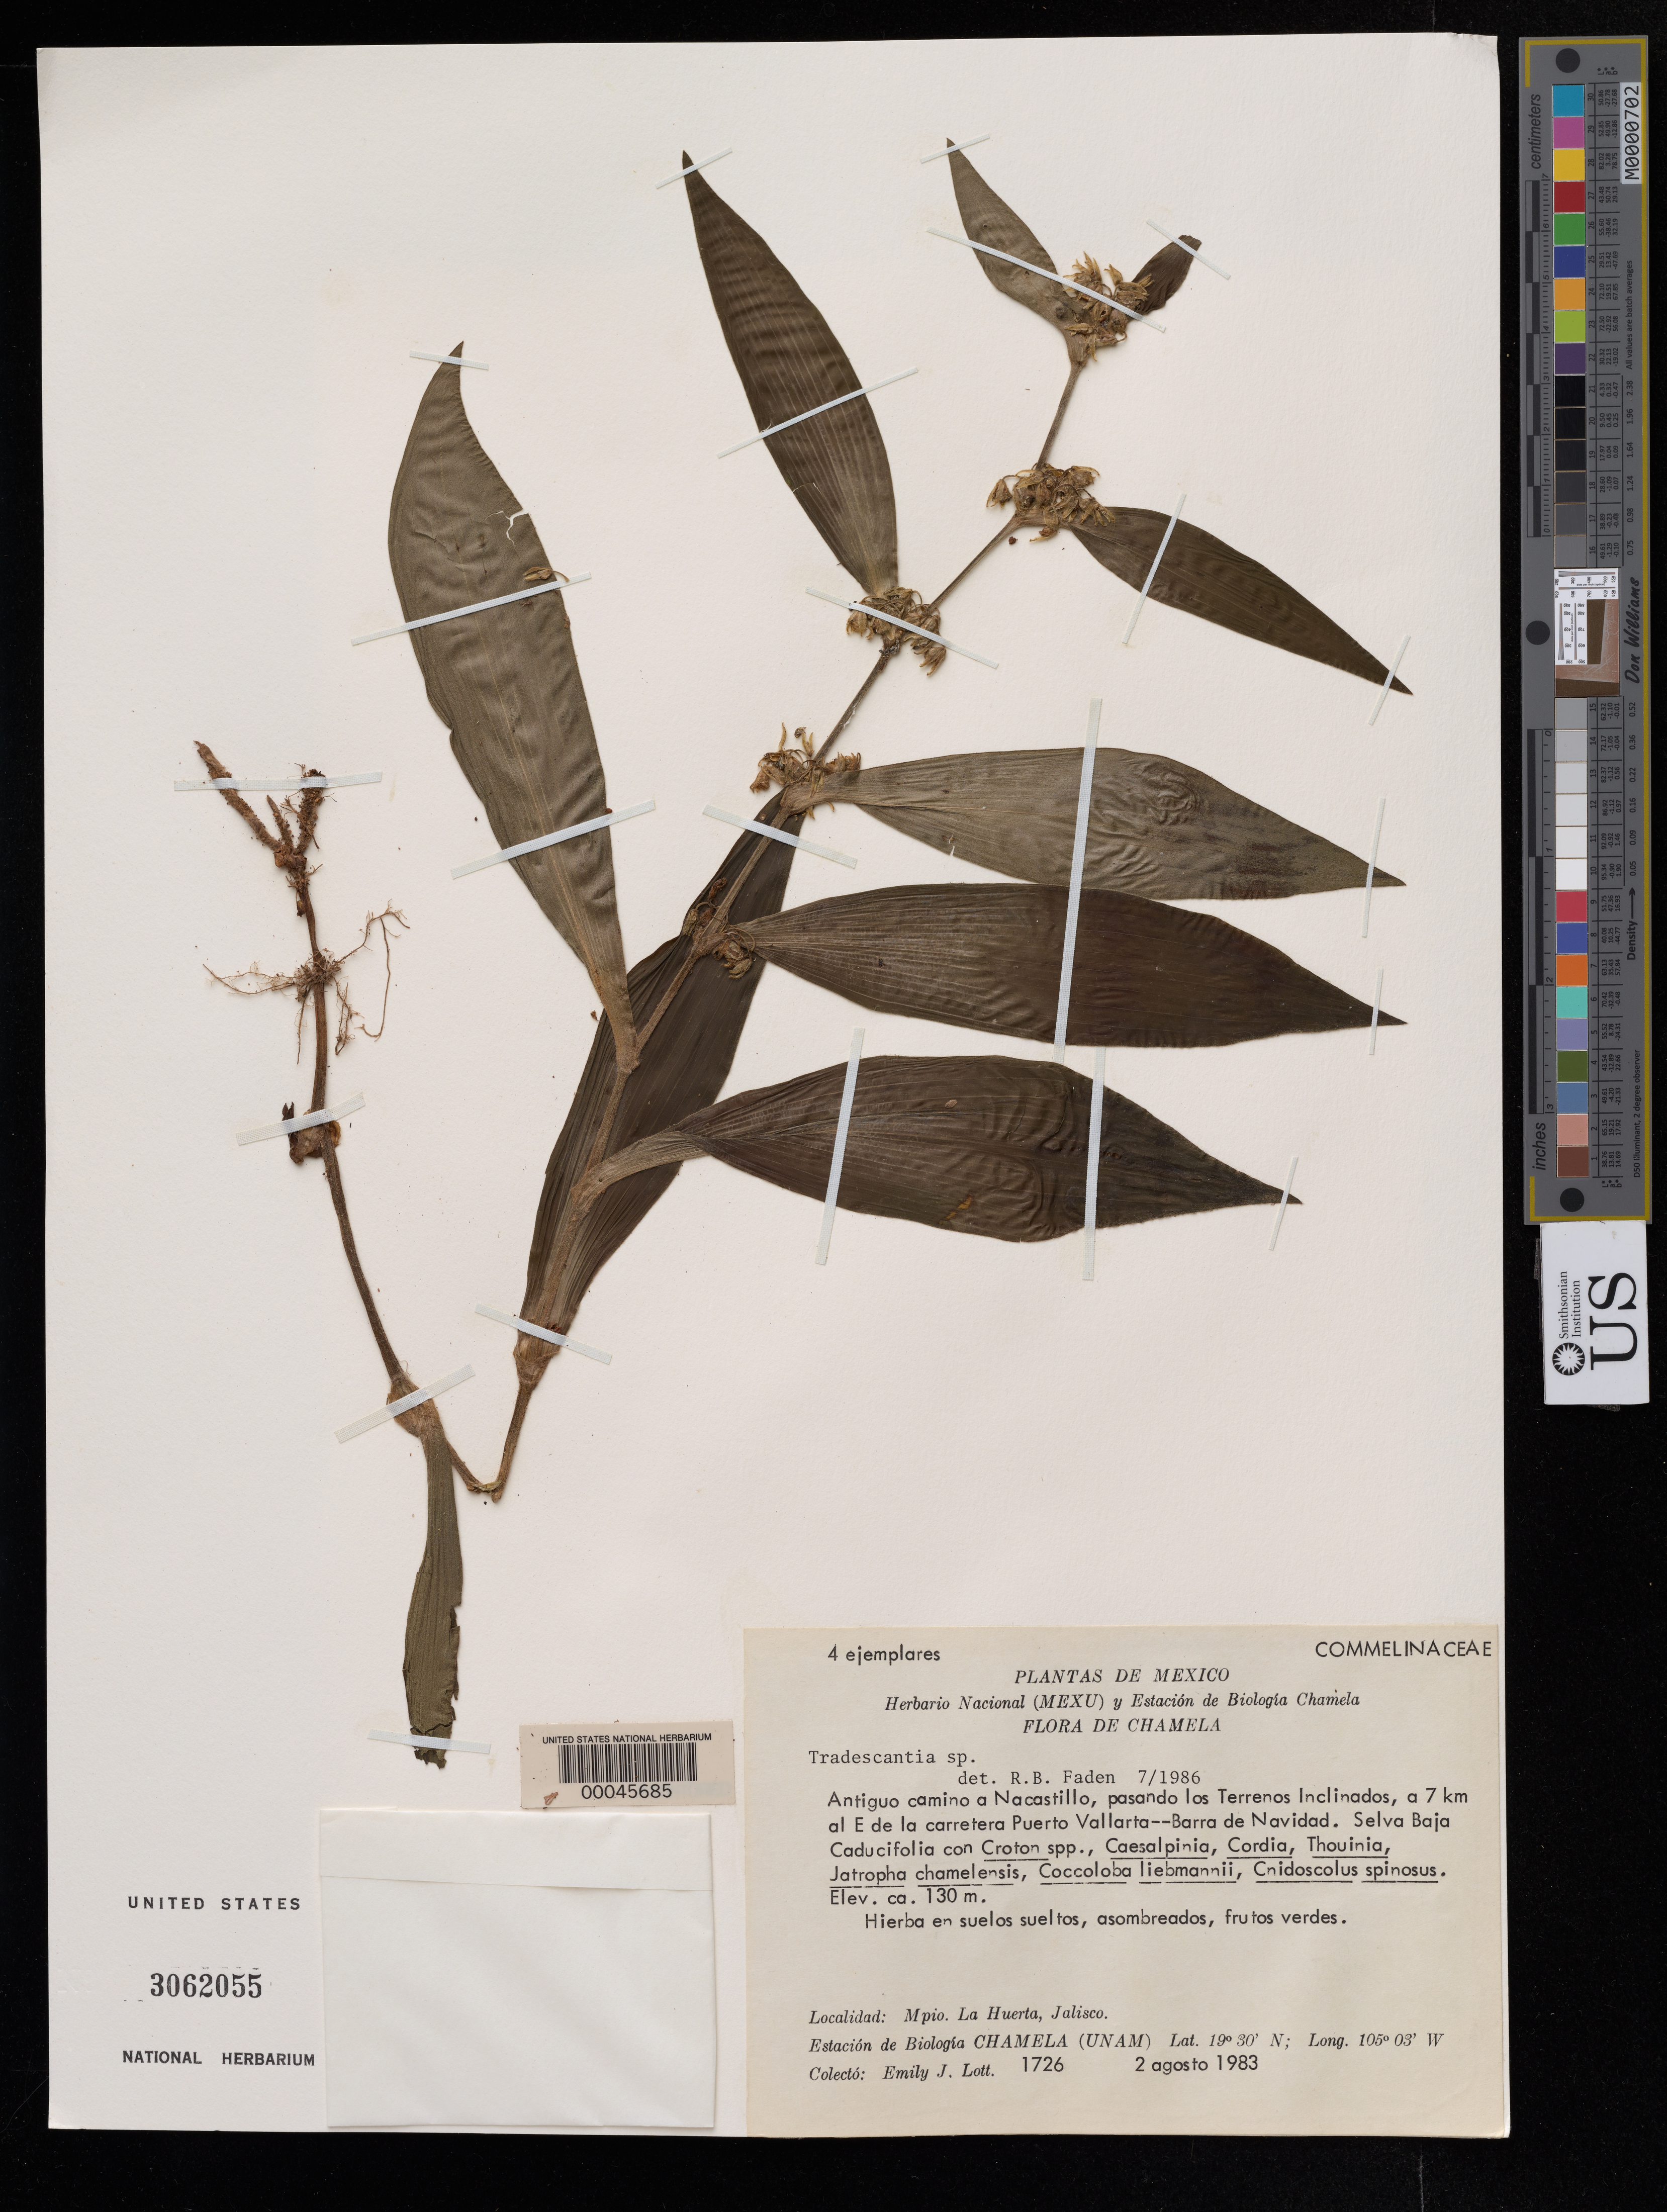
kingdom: Plantae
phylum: Tracheophyta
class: Liliopsida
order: Commelinales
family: Commelinaceae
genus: Tradescantia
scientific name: Tradescantia sp.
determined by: Faden, Robert B., (US), Smithsonian Institution - National Museum of Natural History (UNITED STATES)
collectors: E. Lott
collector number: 1726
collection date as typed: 02 Aug 1983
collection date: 1983-08-02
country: Mexico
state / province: Jalisco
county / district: Huerta, La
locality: Road to Nacastilla, E of Puerto Vallarta - Barra de Navidad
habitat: Sandy soil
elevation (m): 130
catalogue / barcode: US 3062055